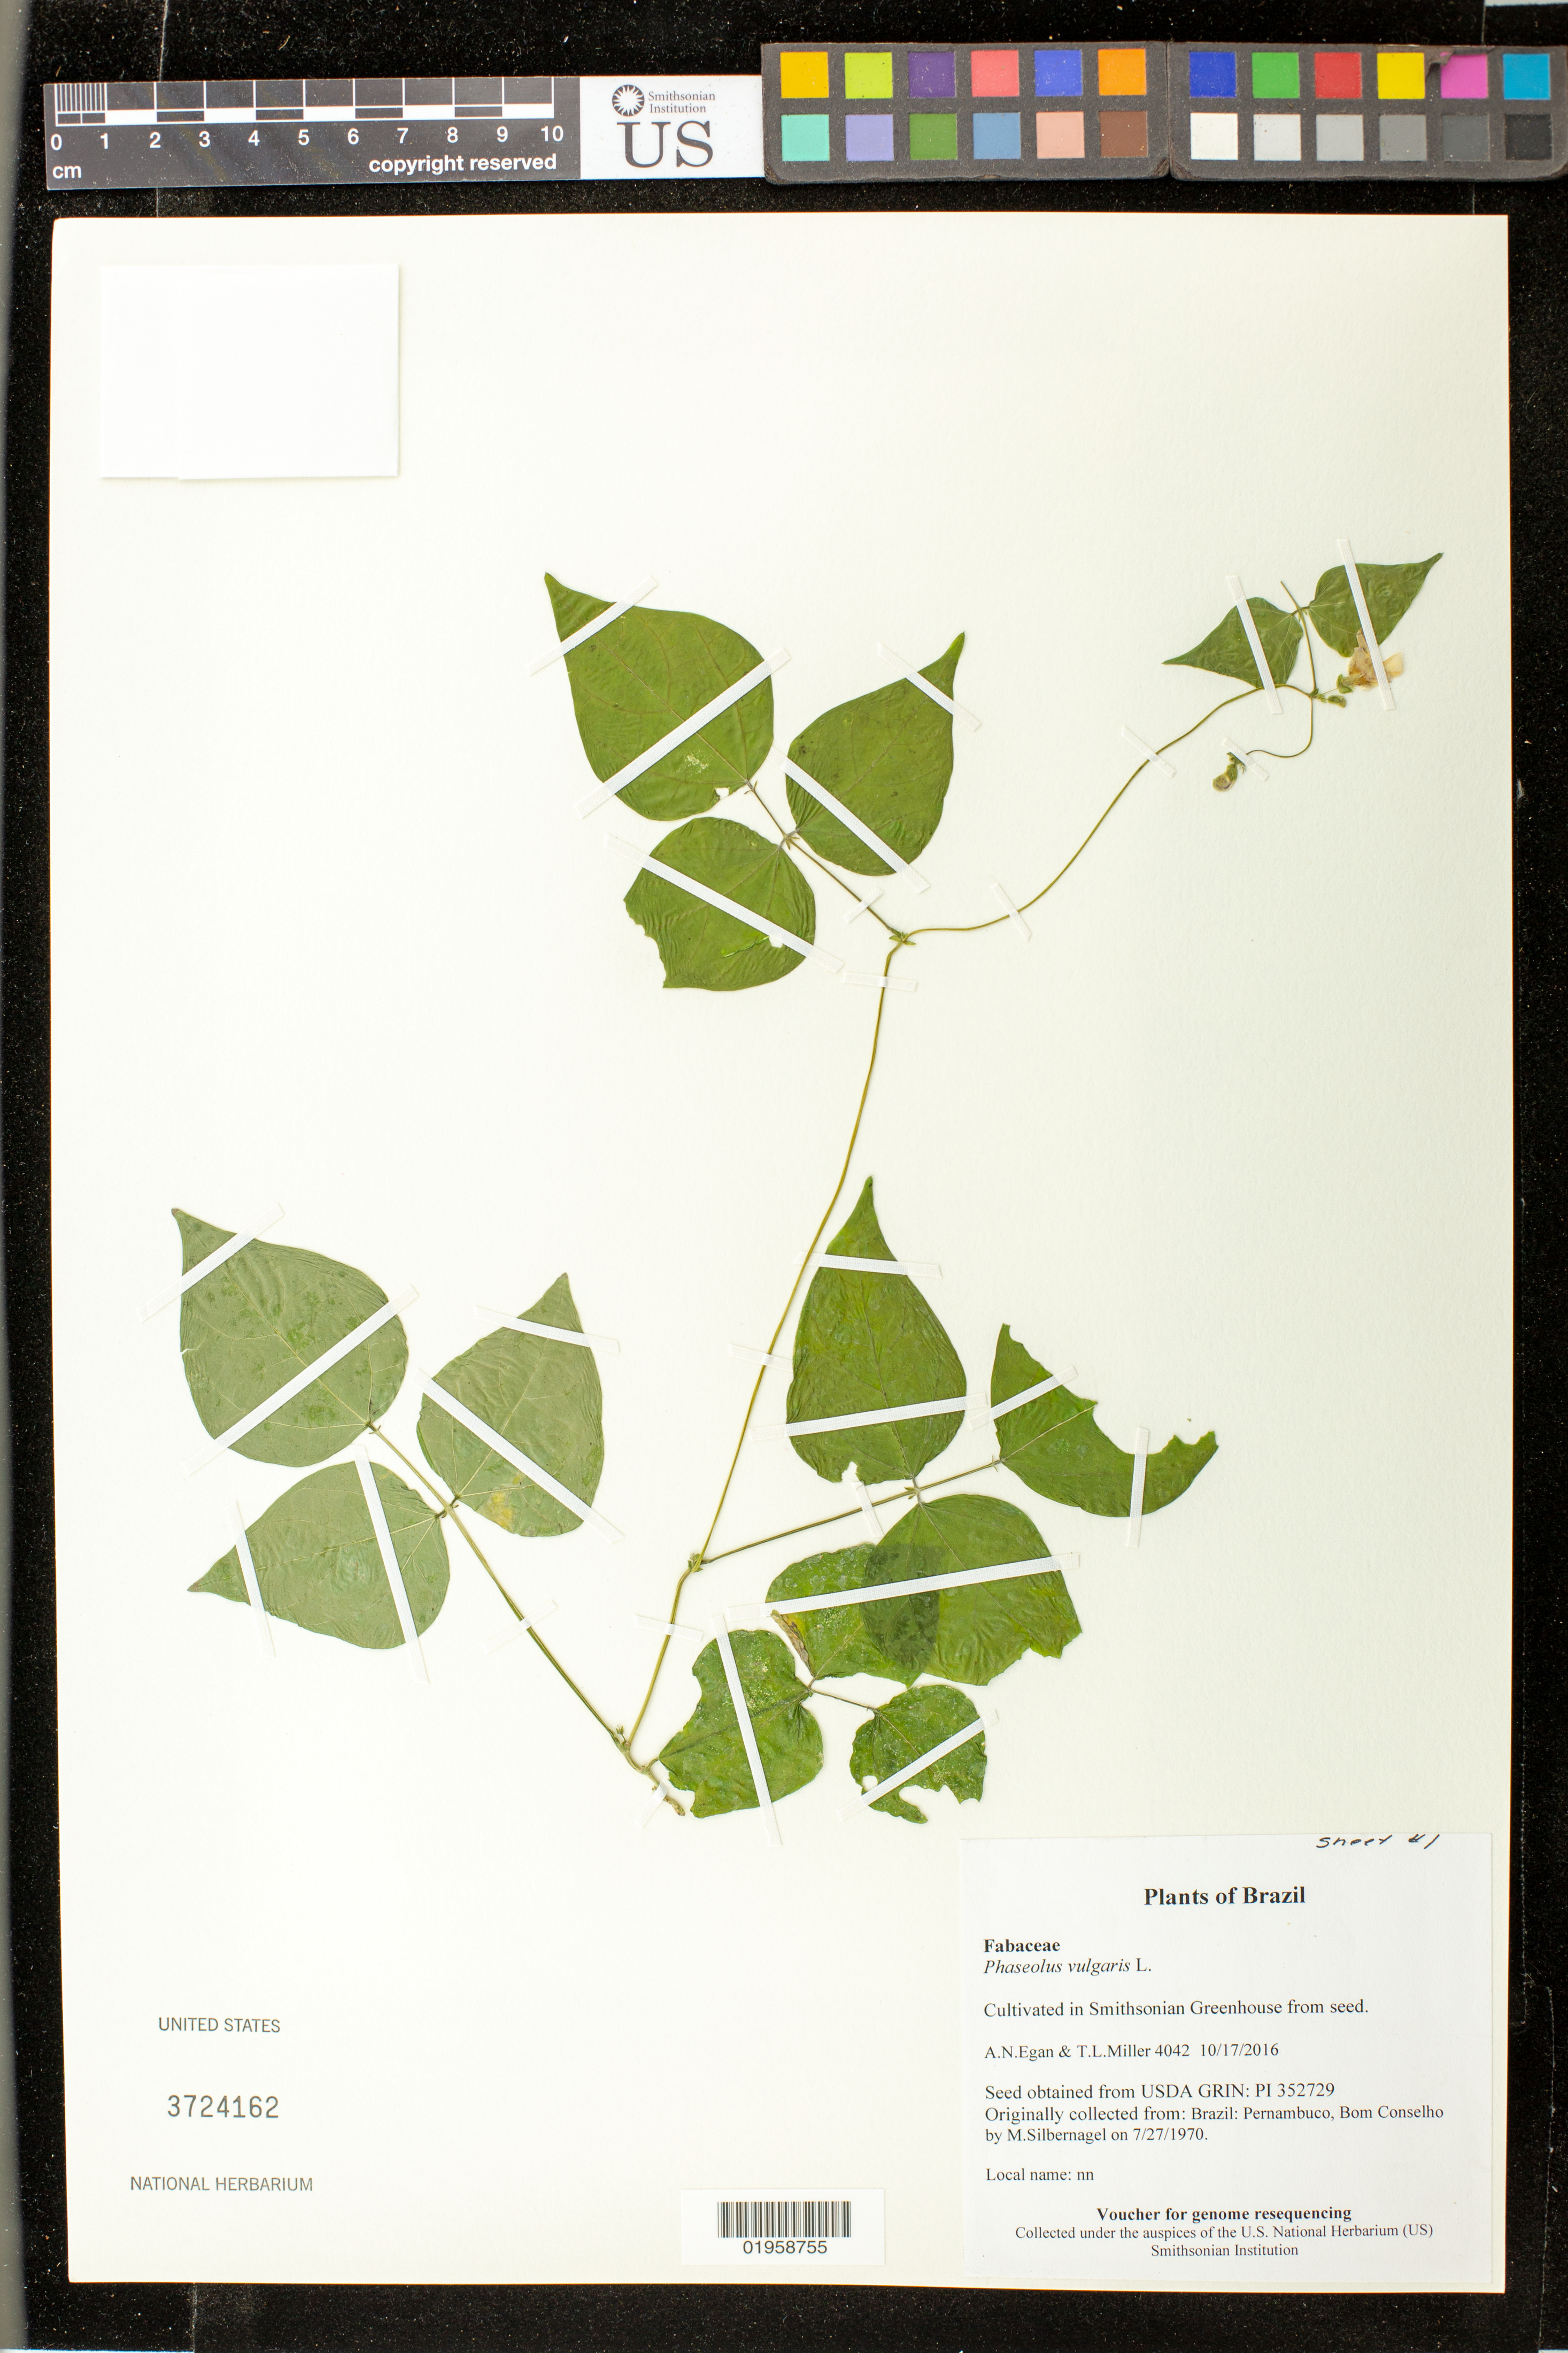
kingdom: Plantae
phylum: Tracheophyta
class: Magnoliopsida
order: Fabales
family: Fabaceae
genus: Phaseolus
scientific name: Phaseolus vulgaris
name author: L.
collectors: A. N. Egan & T. L. Miller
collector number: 4042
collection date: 2016-10-17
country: United States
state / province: Maryland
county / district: Prince George's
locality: Smithsonian's Museum Support Ctr; 4210 Suitland Pkwy., NMNH Botany Research Greenhouses. Suitland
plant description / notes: Originally collected in Brazil, Pernambuco, Bom Conselho on 1970-07-27. M.Silbernagel (collector); Grown from seed acquired from the USDA's GRIN seed bank.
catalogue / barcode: US 3724162